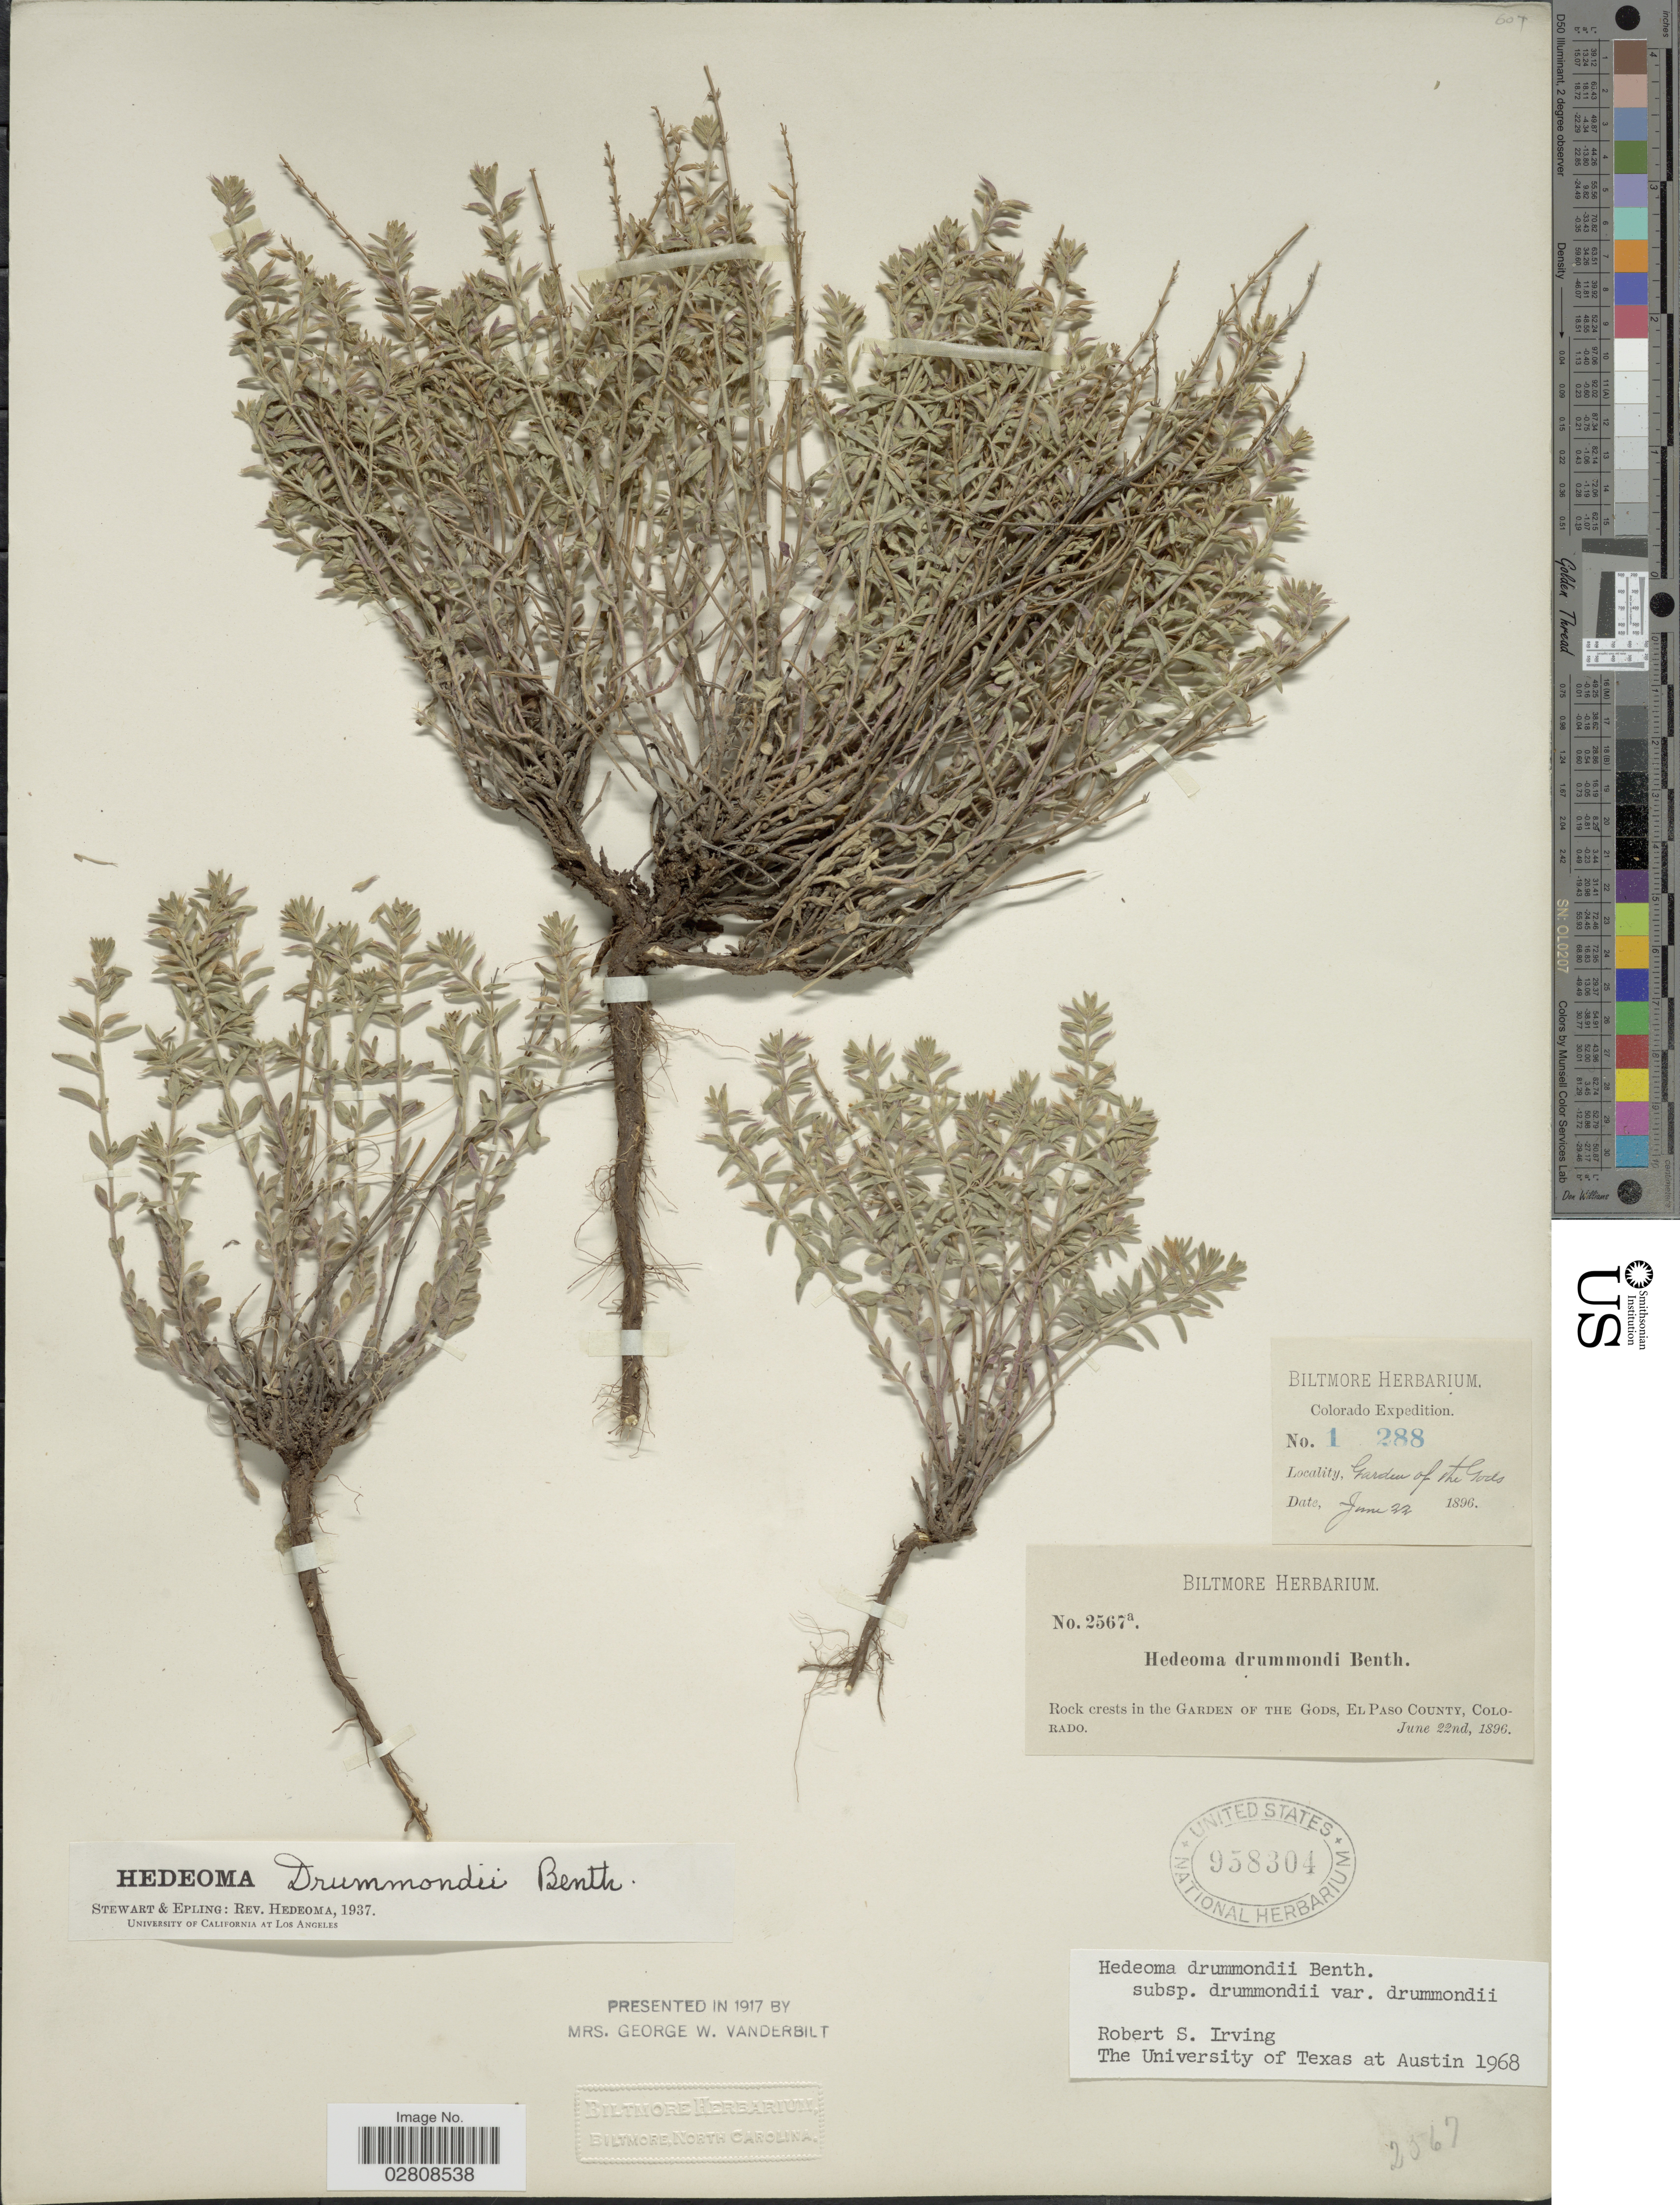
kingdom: Plantae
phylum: Tracheophyta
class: Magnoliopsida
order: Lamiales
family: Lamiaceae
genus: Hedeoma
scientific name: Hedeoma drummondii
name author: Benth.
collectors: ex herb. Biltmore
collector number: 2567a/1288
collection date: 1896-06-22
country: United States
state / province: Colorado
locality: Garden of the Gods, El Paso County.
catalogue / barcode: US 958304